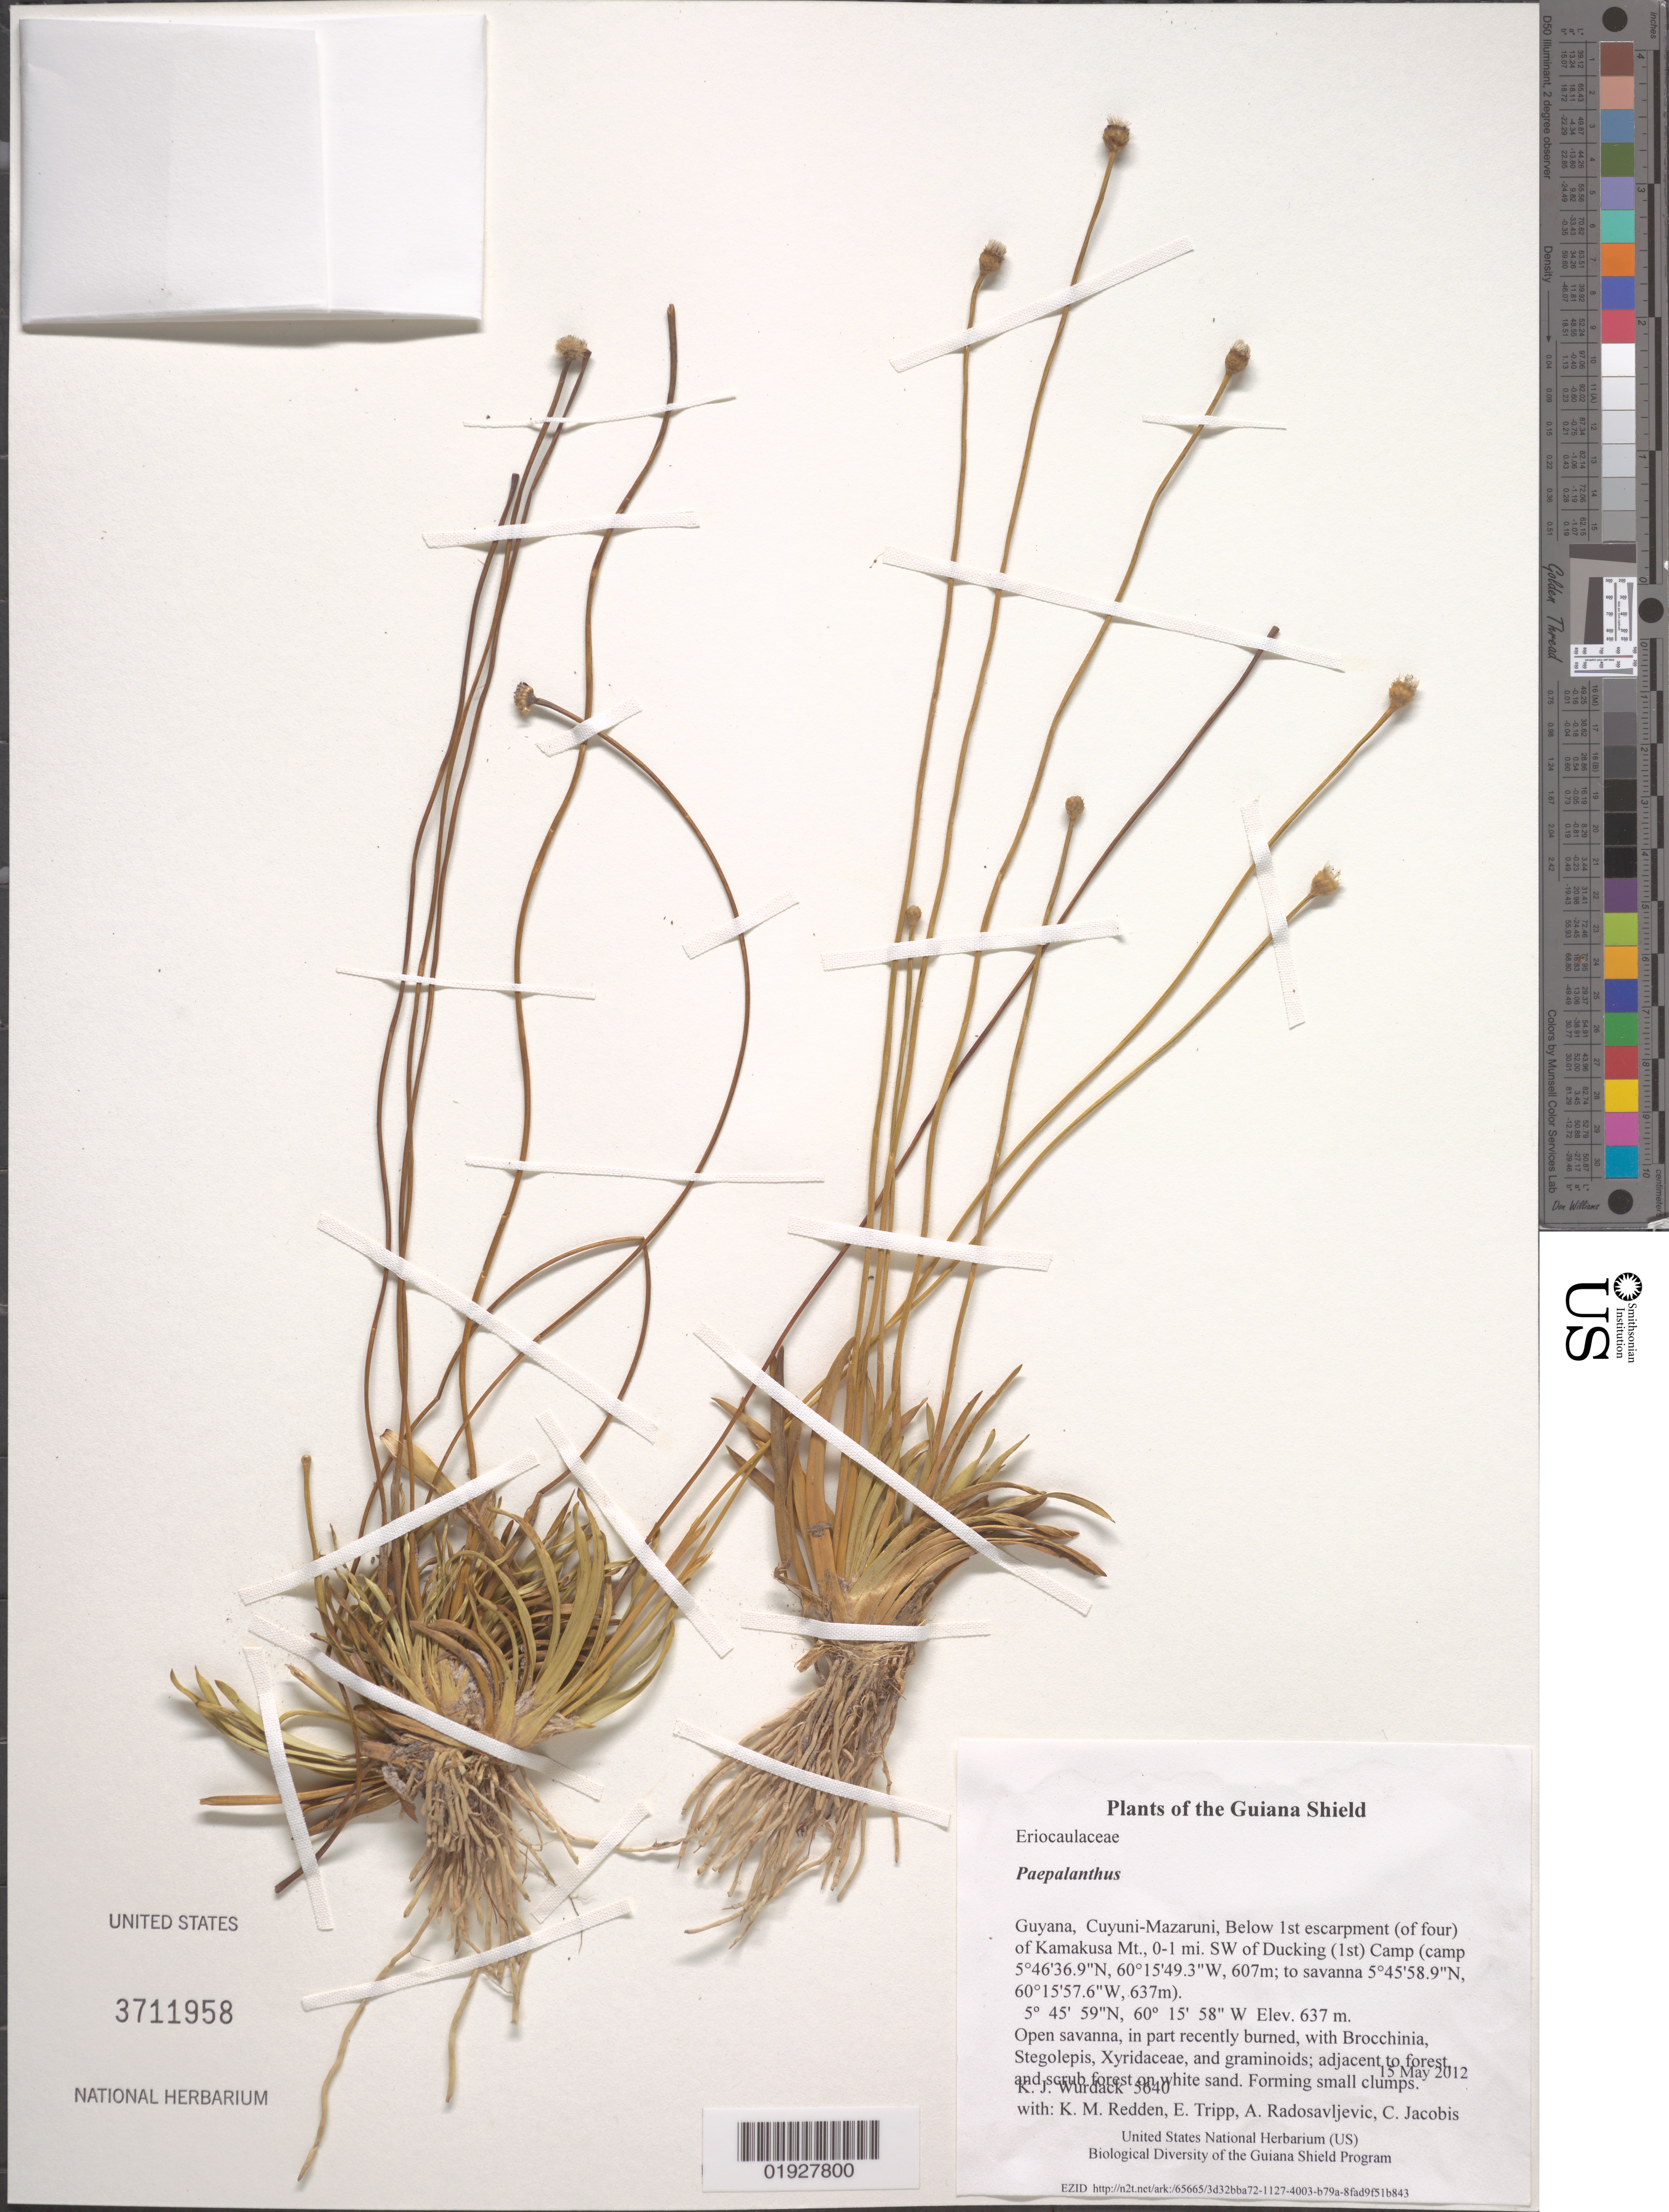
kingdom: Plantae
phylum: Tracheophyta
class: Liliopsida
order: Poales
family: Eriocaulaceae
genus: Comanthera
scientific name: Comanthera tricostata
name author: (Gleason) Echtern.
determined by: Trovó, M. L. O.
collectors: K. Wurdack, K. M. Redden, E. Tripp, A. Radosavljevic, C. Jacobis & J. Ralph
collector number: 5640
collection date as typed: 15 May 2012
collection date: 2012-05-15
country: Guyana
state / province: Cuyuni-Mazaruni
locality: Below 1st escarpment (of four) of Kamakusa Mt., 0-1 mi. SW of Ducking (1st) Camp (camp 5°46'36.9"N, 60°15'49.3"W, 607m; to savanna 5°45'58.9"N, 60°15'57.6"W, 637m)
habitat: Open savanna, in part recently burned, with Brocchinia, Stegolepis, Xyridaceae, and graminoids; adjacent to forest, and scrub forest on white sand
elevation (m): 637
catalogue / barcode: US 3711958